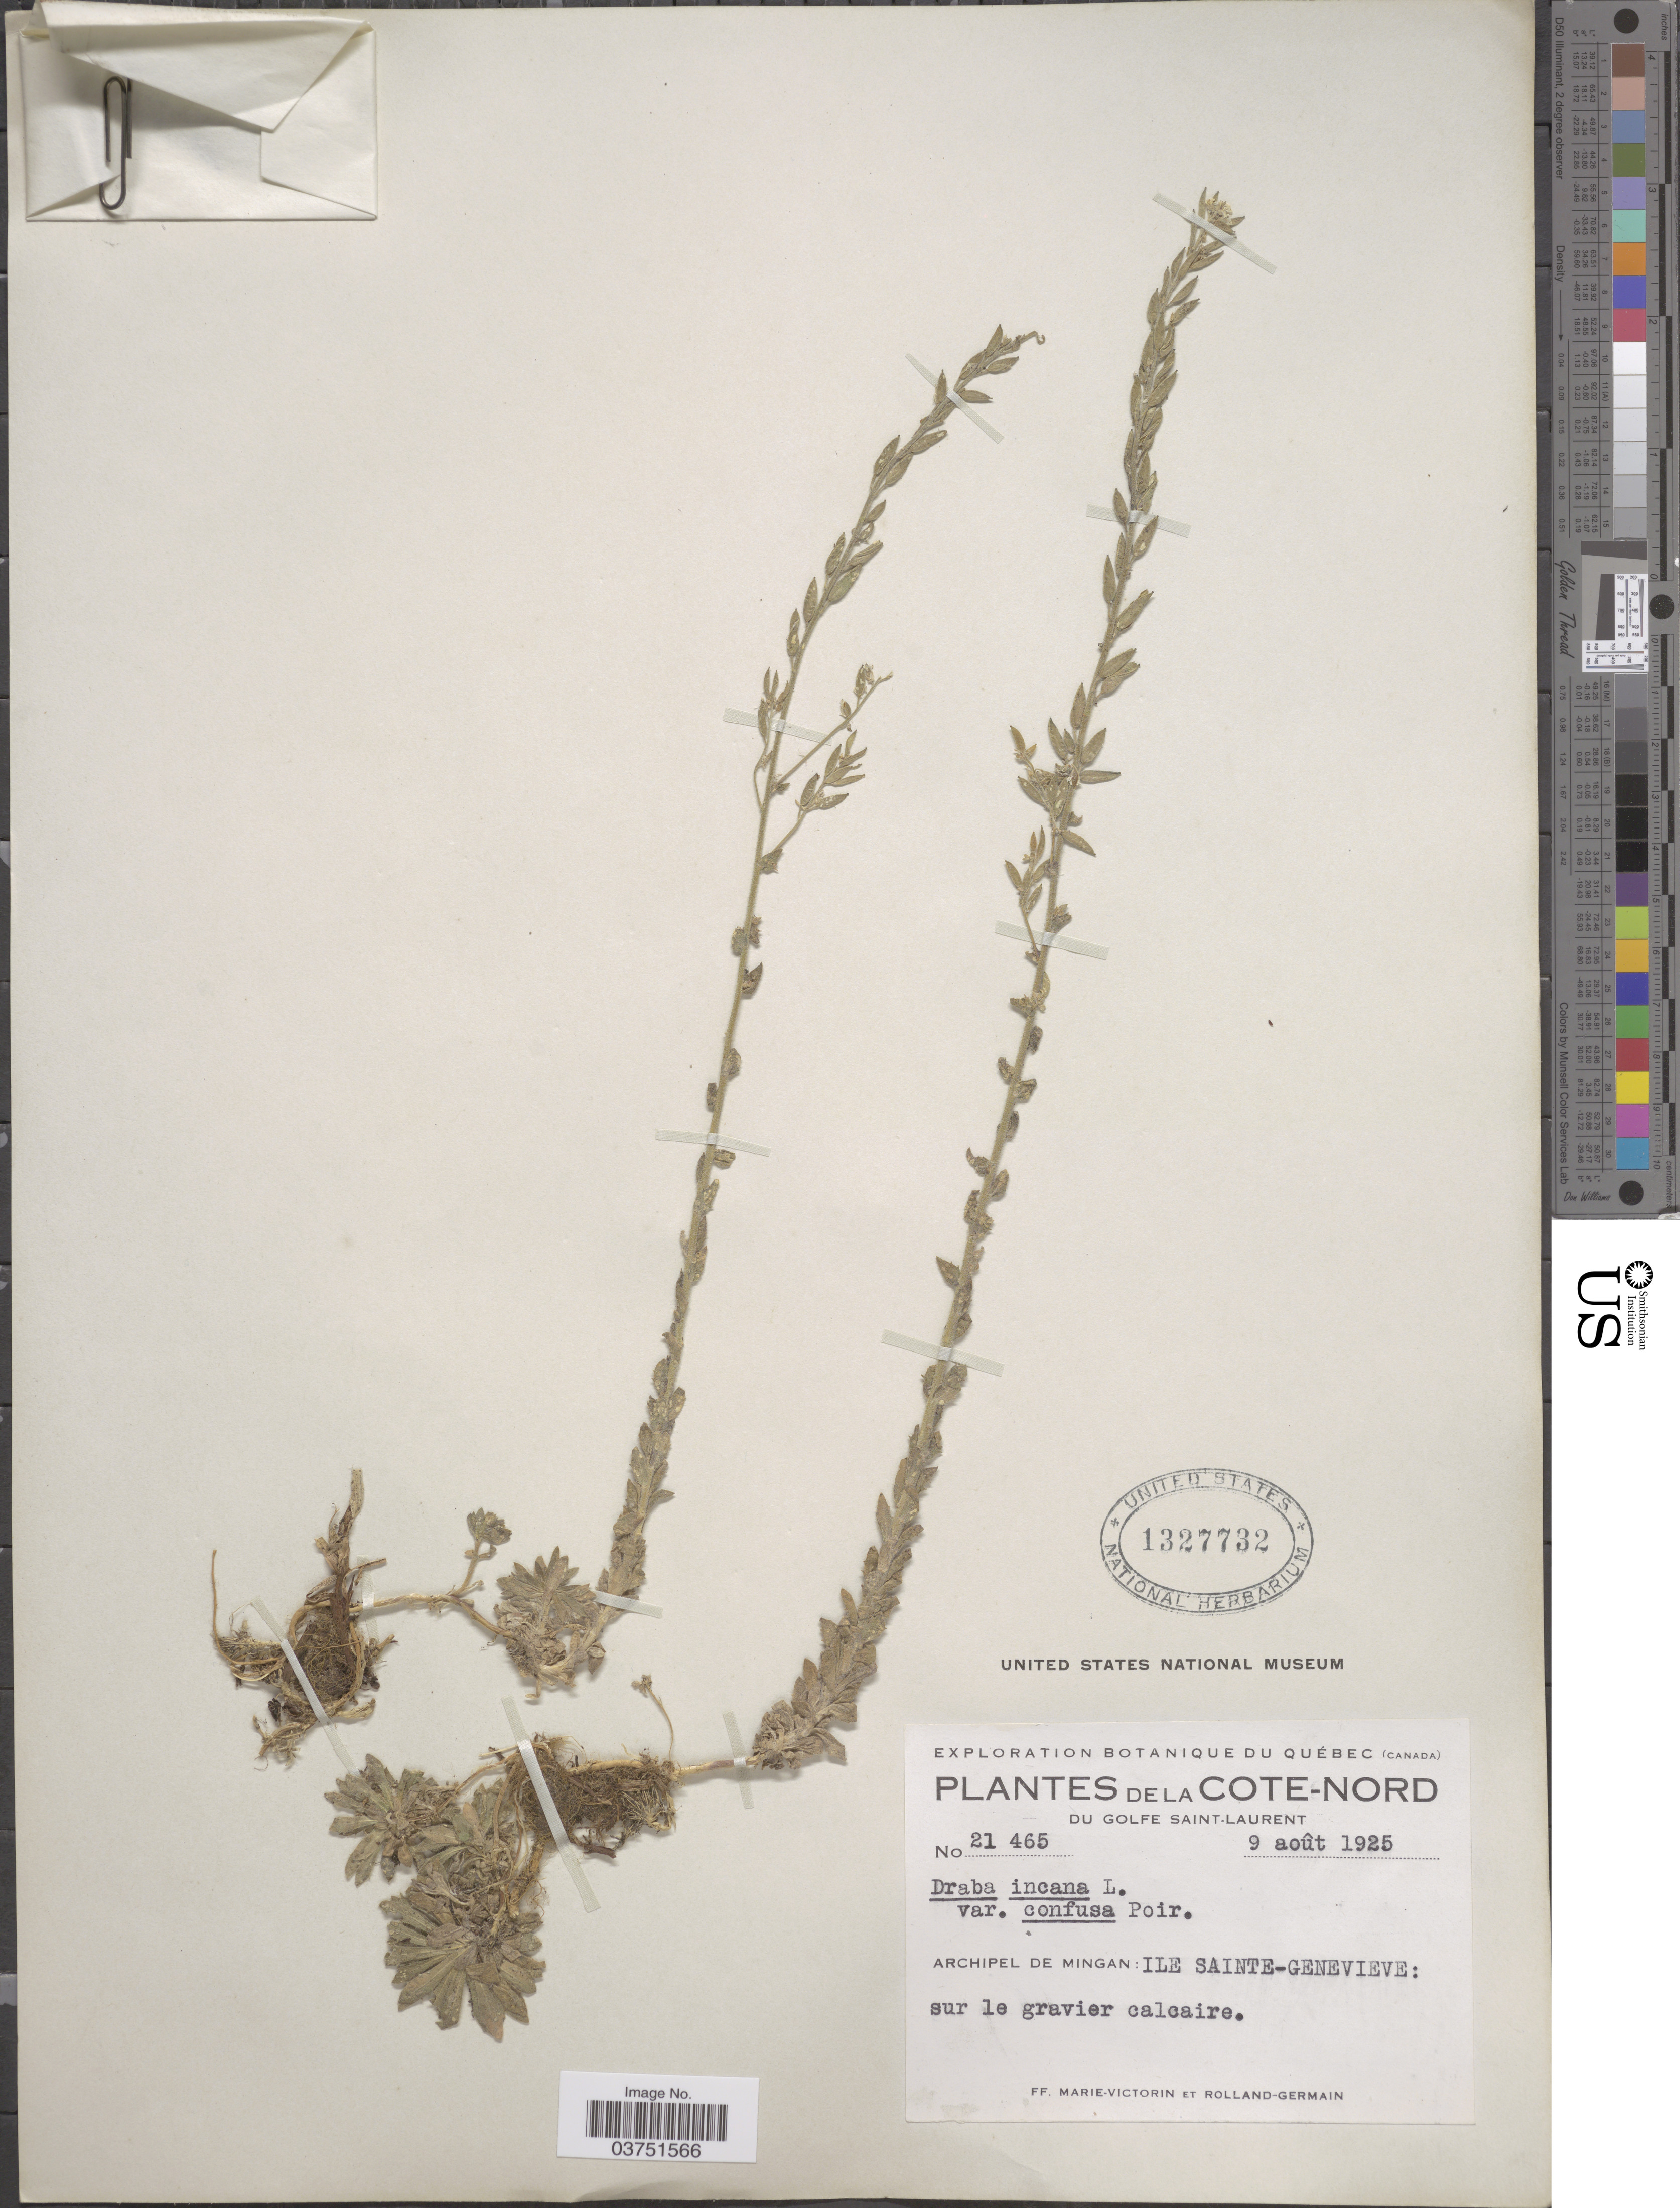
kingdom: Plantae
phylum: Tracheophyta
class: Magnoliopsida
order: Brassicales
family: Brassicaceae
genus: Draba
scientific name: Draba incana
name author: L.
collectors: F. Marie-Victorin & Rolland-Germain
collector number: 21465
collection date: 1925-08-09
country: Canada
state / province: Quebec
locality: La Cote-Nord. Du Golfe Saint-Laurent. Archipel De Mingan: Ile Sainte-Genevieve: sur le gravier calcaire.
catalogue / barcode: US 1327732